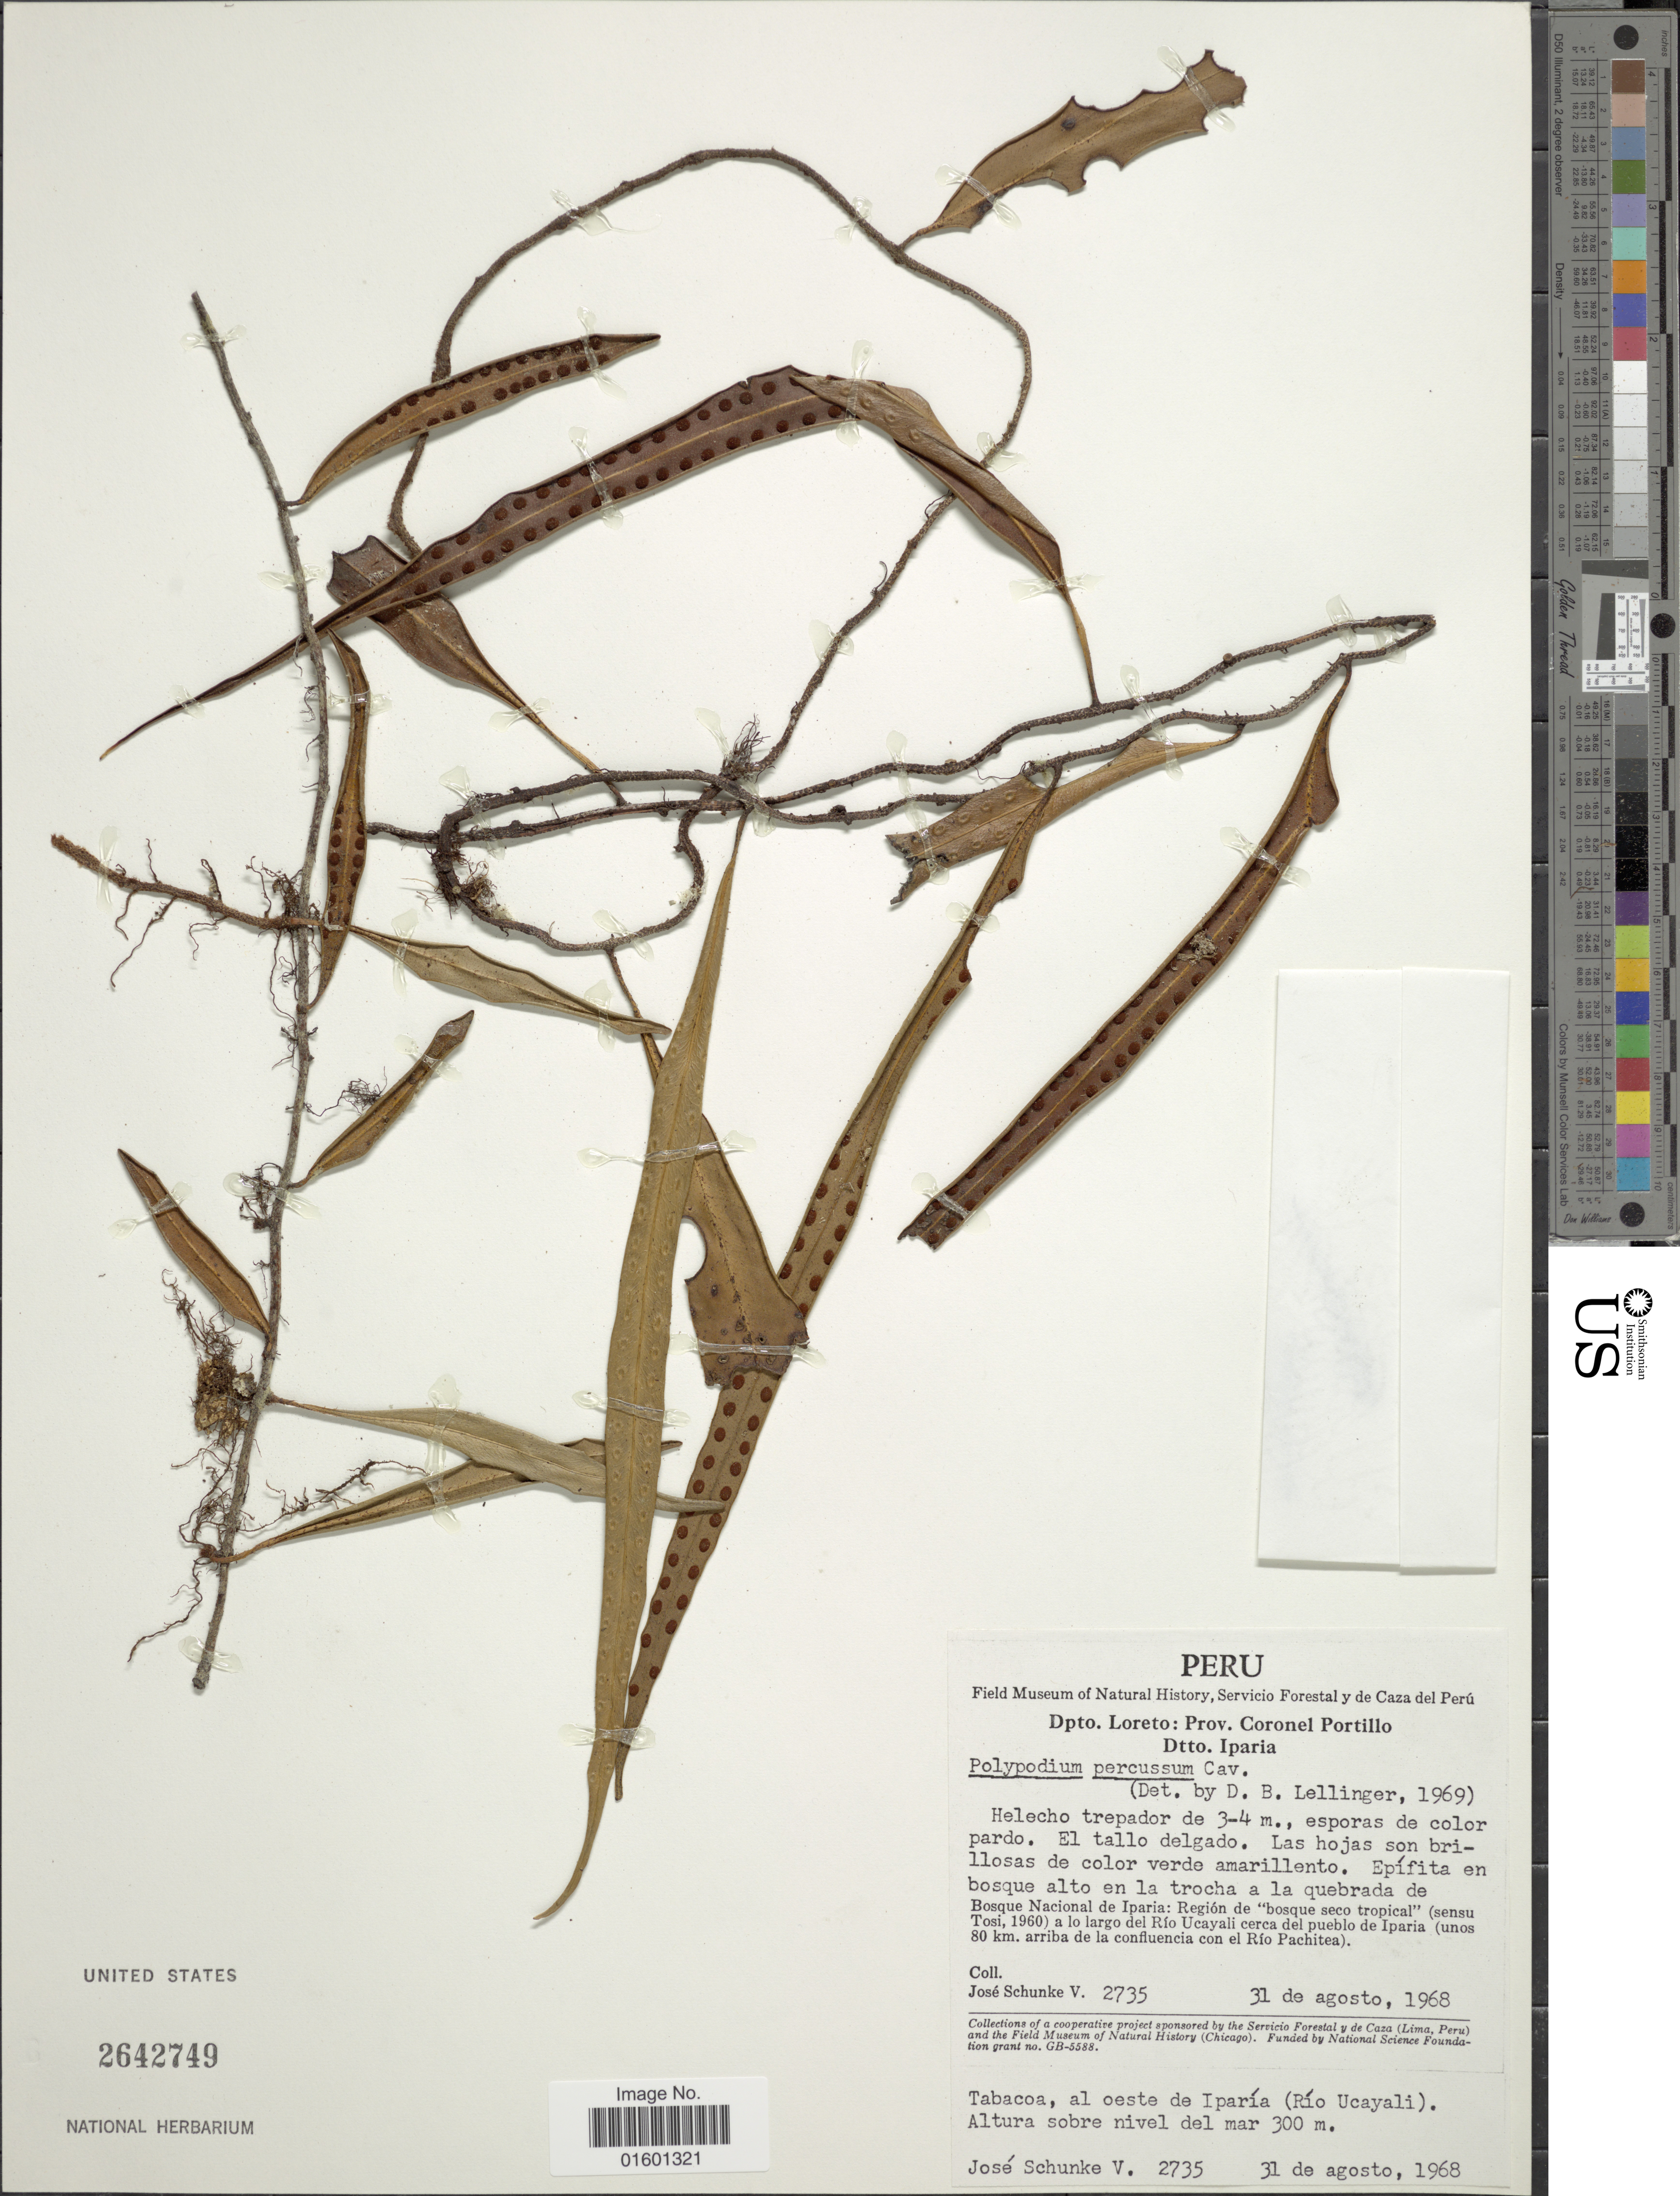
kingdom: Plantae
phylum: Tracheophyta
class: Polypodiopsida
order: Polypodiales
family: Polypodiaceae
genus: Microgramma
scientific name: Microgramma percussa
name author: (Cav.) de la Sota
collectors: J. Schunke Vigo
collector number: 2735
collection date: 1968-08-31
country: Peru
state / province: Loreto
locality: Prov. Coronle Portillo, Dtto. Iparia, Bosque Nacional de Iparia: Region de "bosque seco tropical" (sensu Tosi, 1960) a lo largo del Rio Ucayali cerca del pueblo de Iparia (unos 80 km. arriba de la confluencia con el Rio Pachitea)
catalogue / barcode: US 2642749